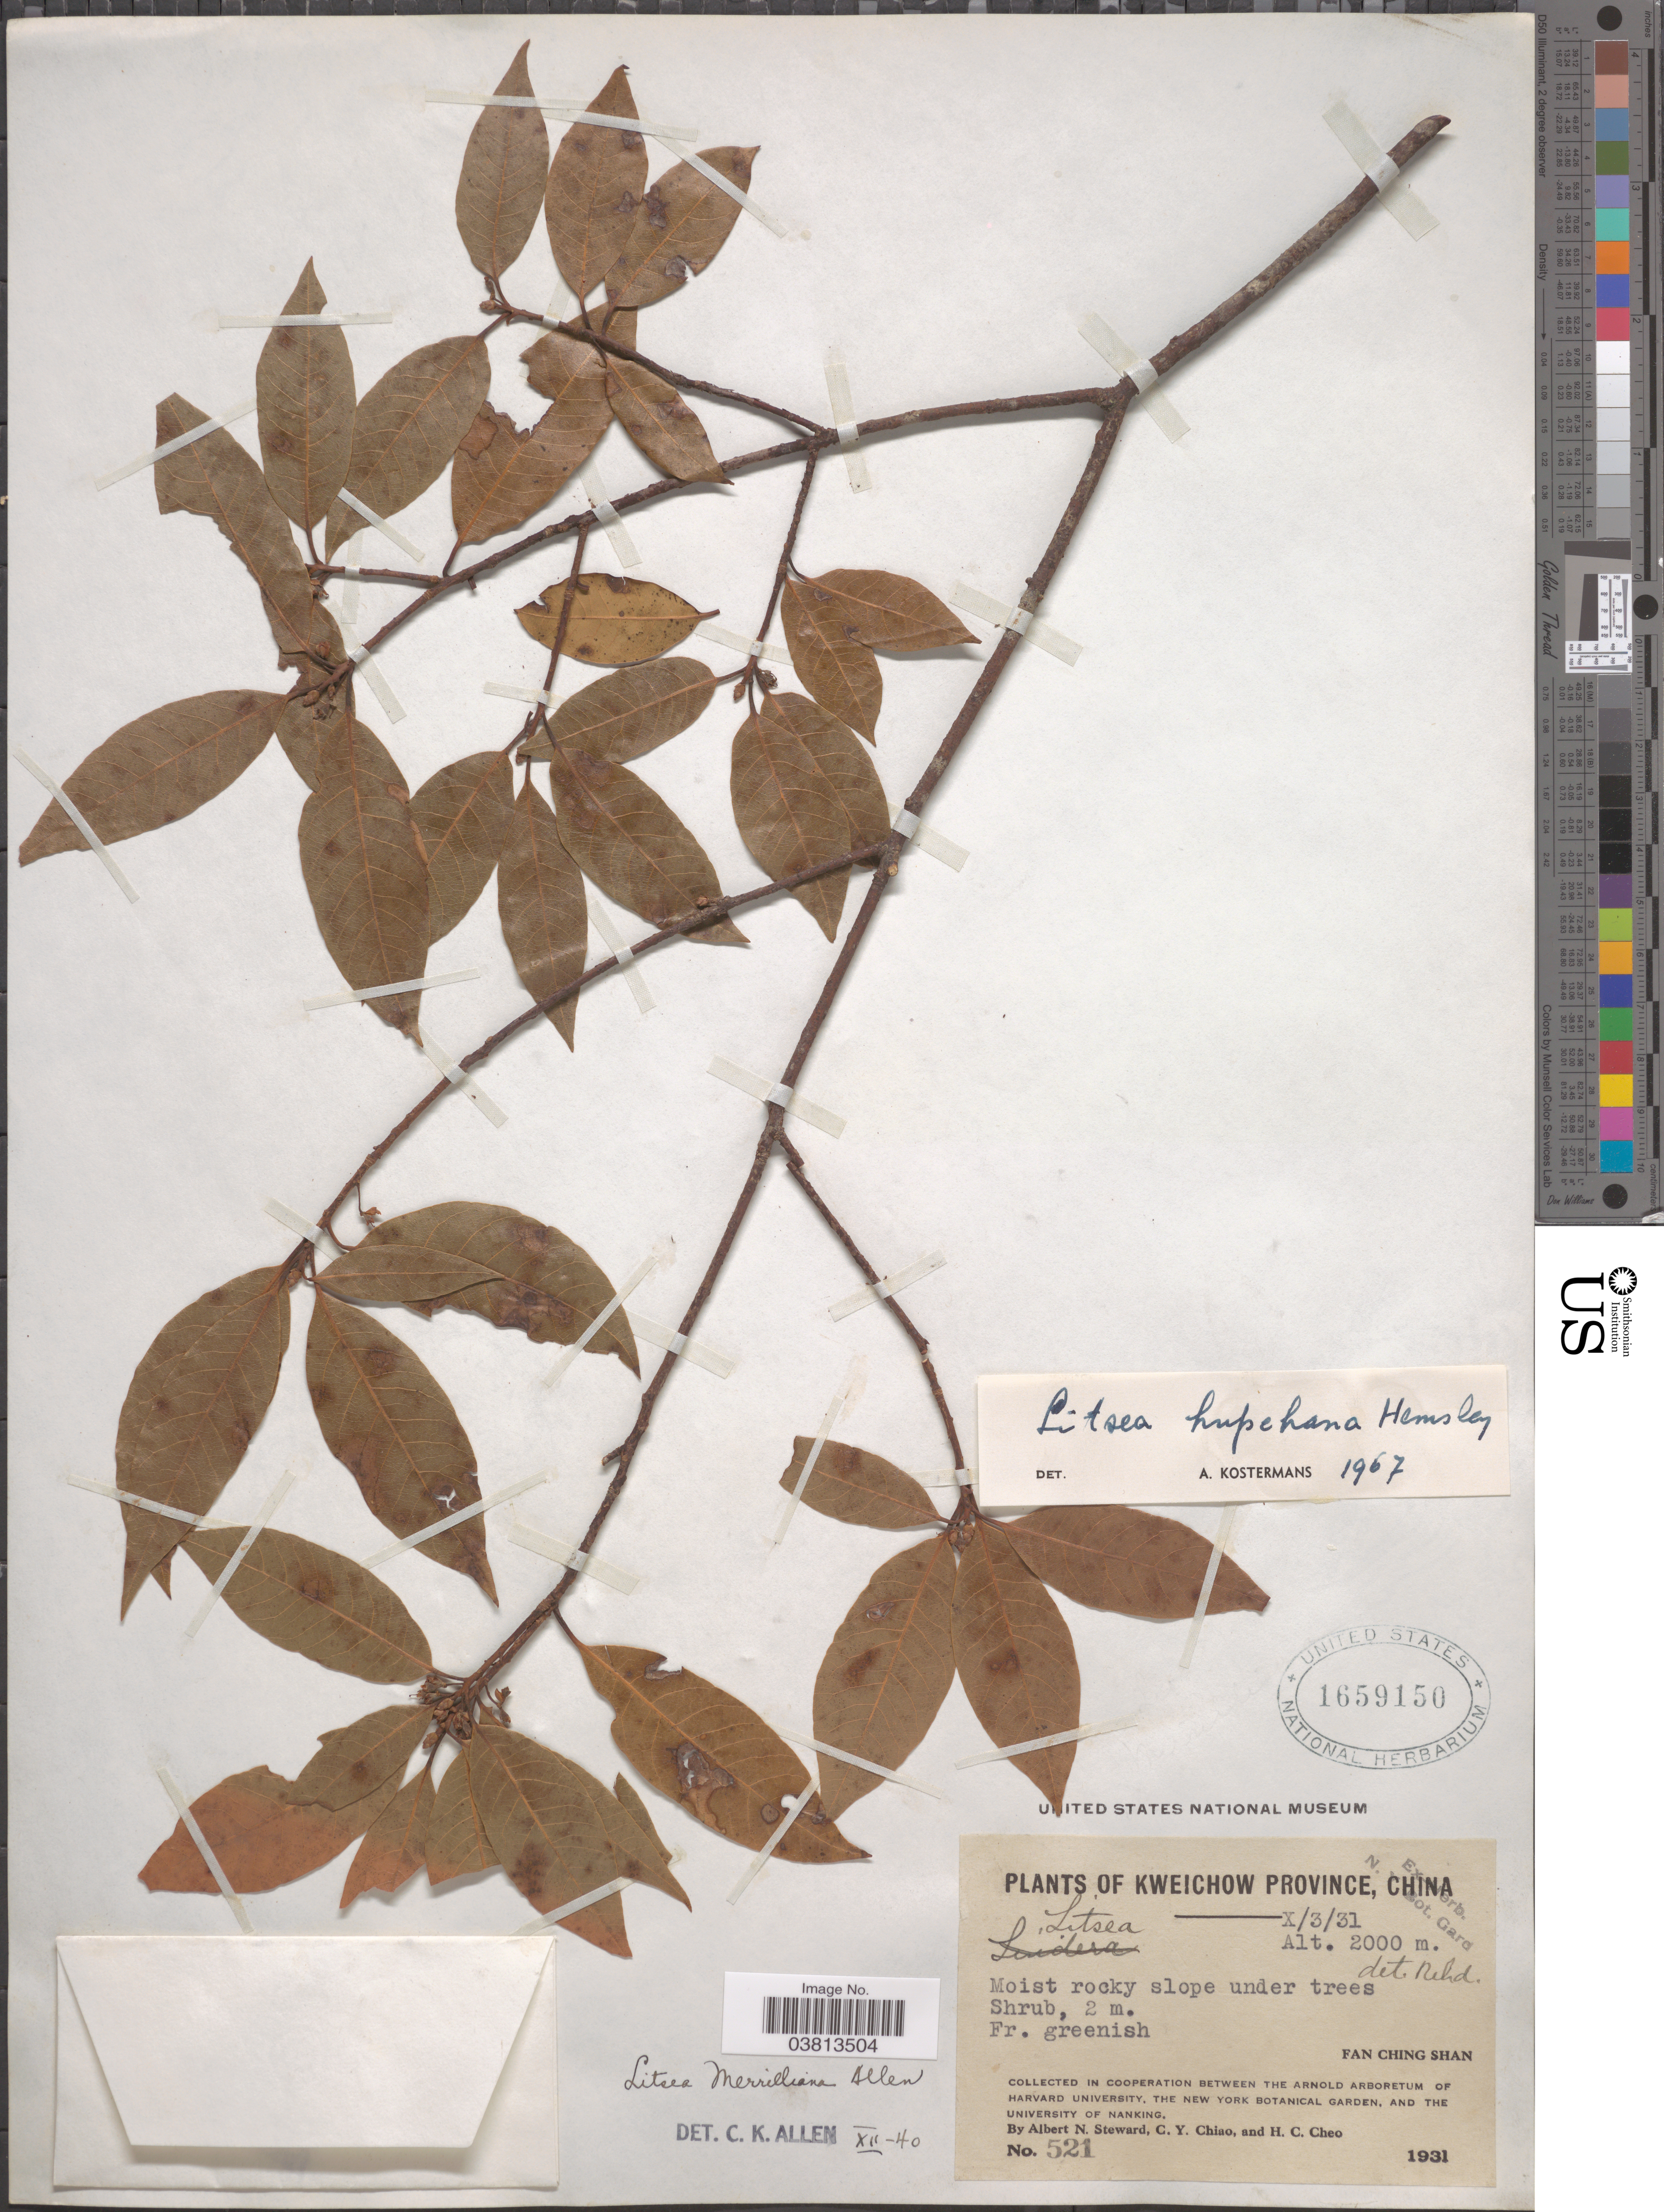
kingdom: Plantae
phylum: Tracheophyta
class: Magnoliopsida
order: Laurales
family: Lauraceae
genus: Litsea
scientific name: Litsea hupehana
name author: Hemsl.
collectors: A. N. Steward, C. Y. Chiao & H. Cheo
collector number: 521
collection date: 1931-10-03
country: China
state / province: Guizhou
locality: Kweichow Province. Fan Ching Shan.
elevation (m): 2000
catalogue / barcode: US 1659150